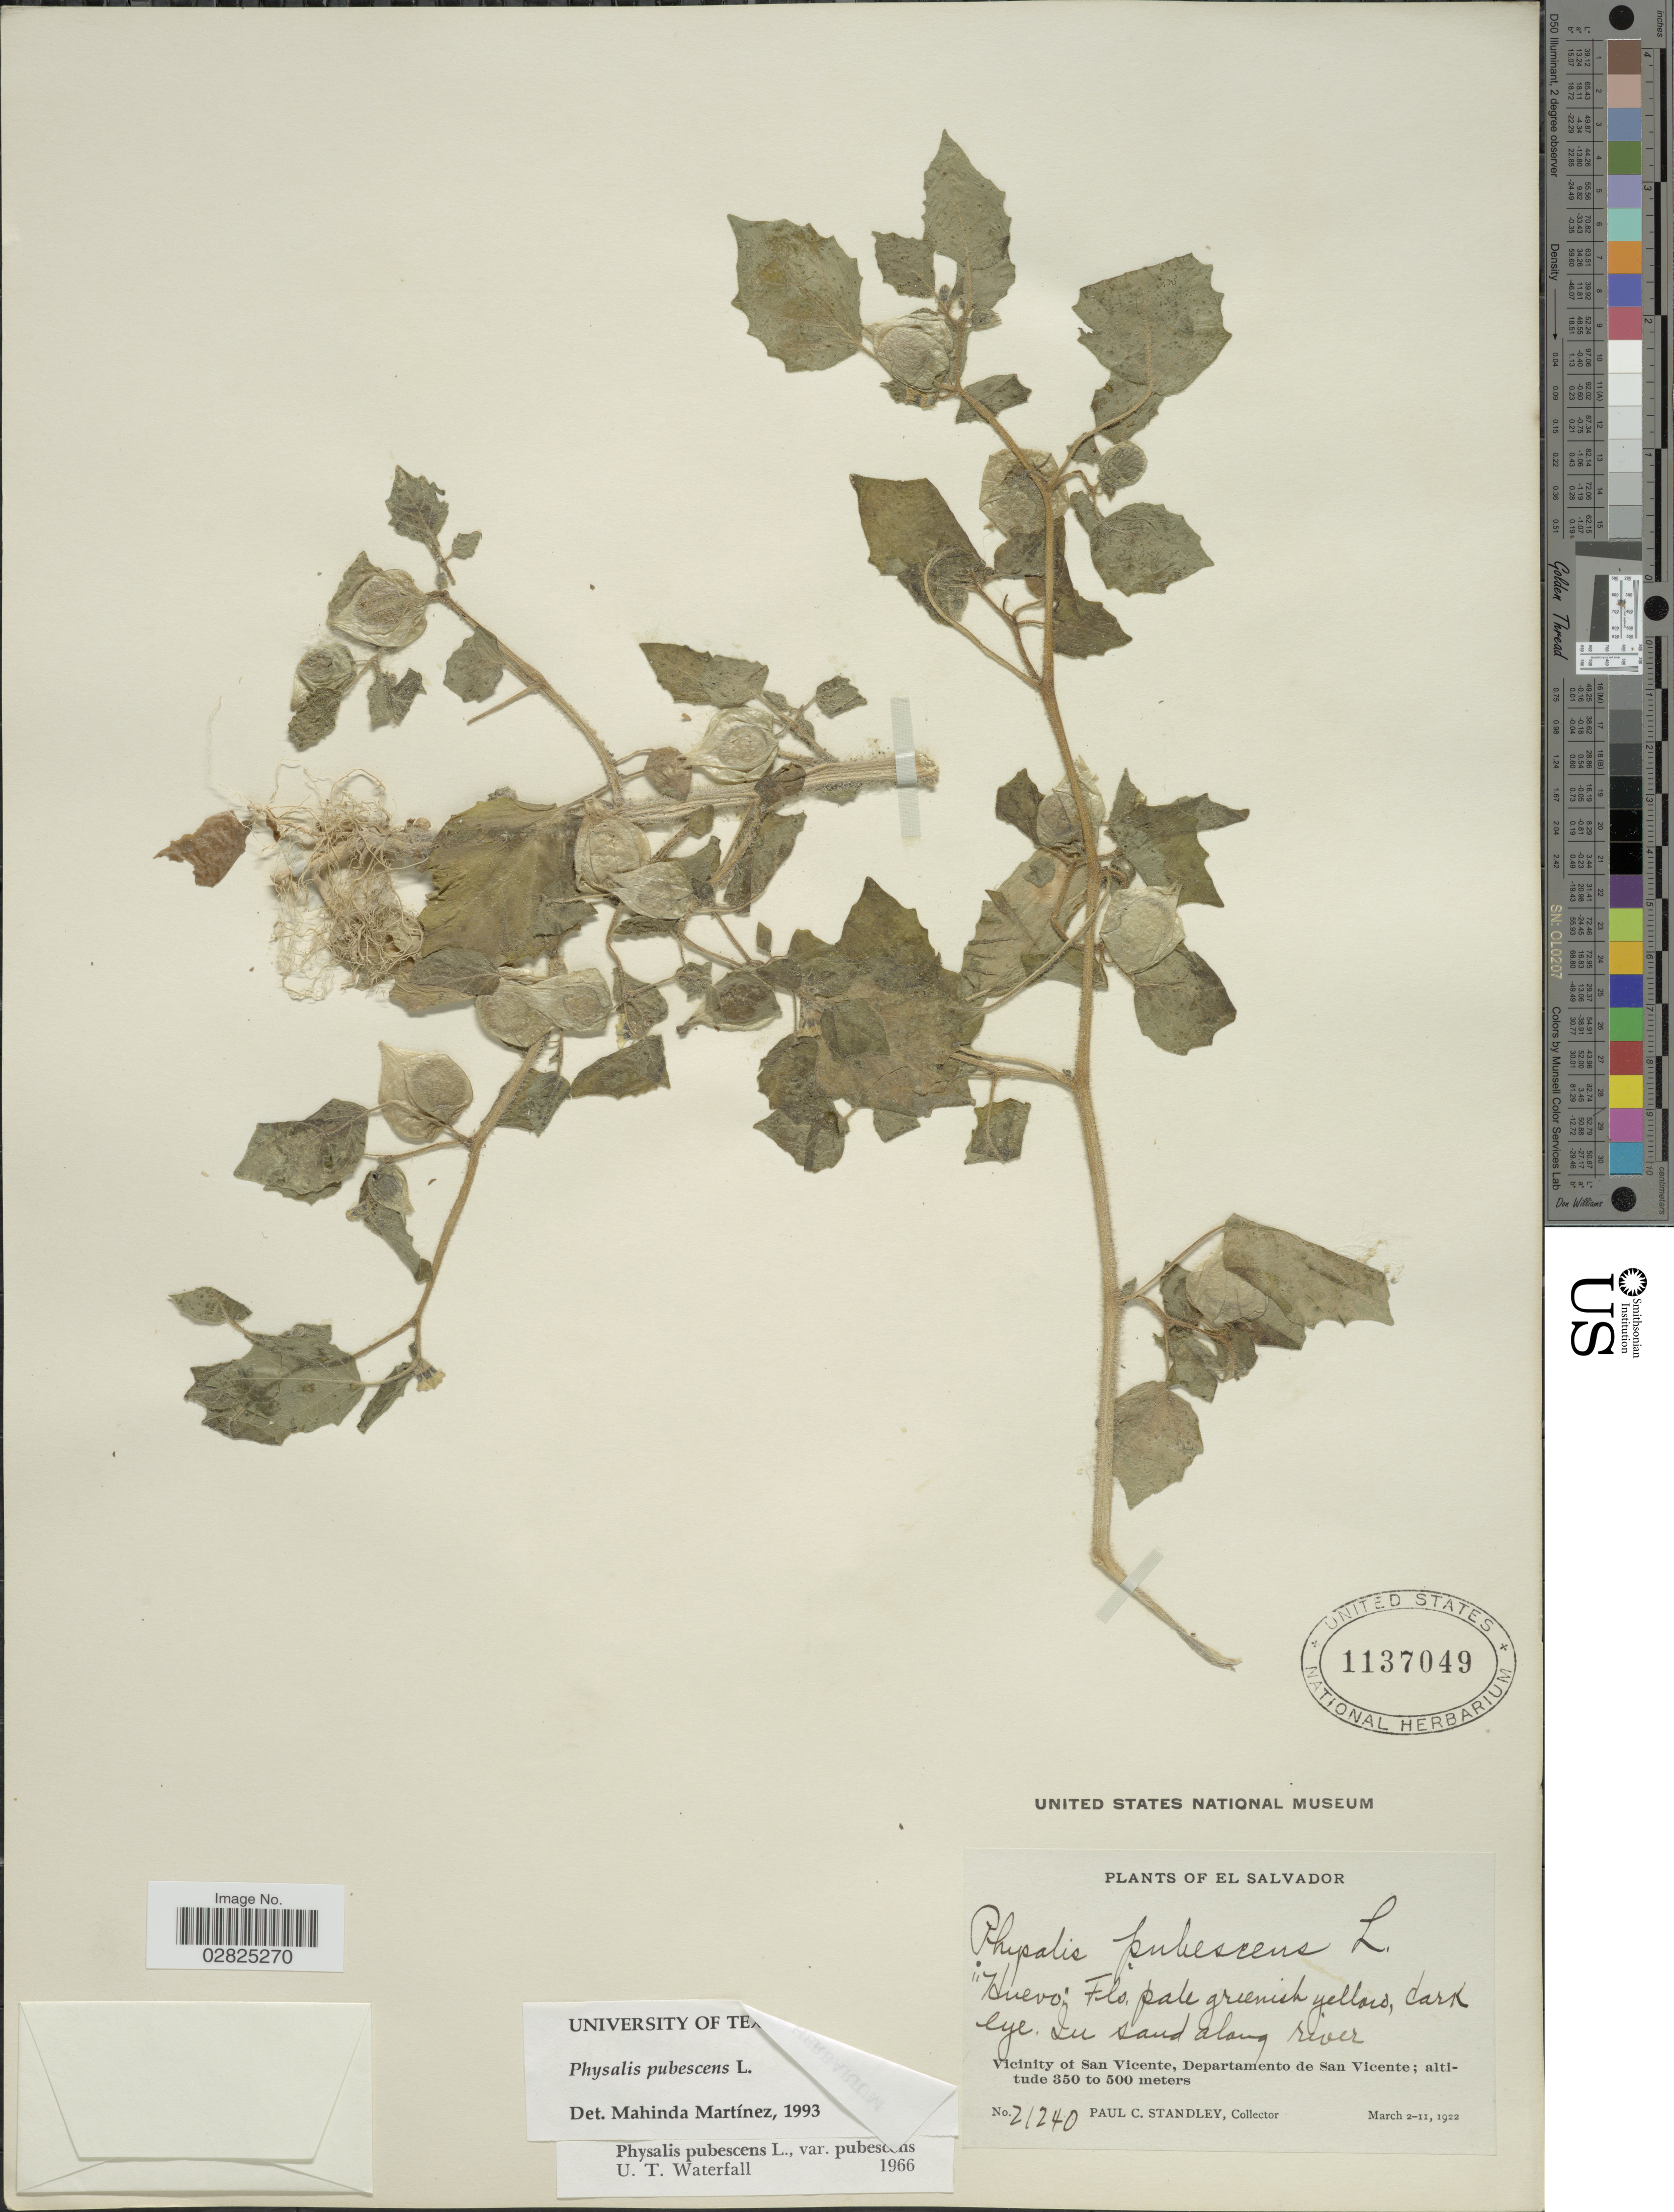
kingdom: Plantae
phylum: Tracheophyta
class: Magnoliopsida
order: Solanales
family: Solanaceae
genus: Physalis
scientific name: Physalis pubescens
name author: L.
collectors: P. C. Standley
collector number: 21240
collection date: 1922-03-02/1922-03-11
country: El Salvador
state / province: San Vincente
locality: Vicinity of San Vicente, Departamento de San Vicente.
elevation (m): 350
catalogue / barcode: US 1137049